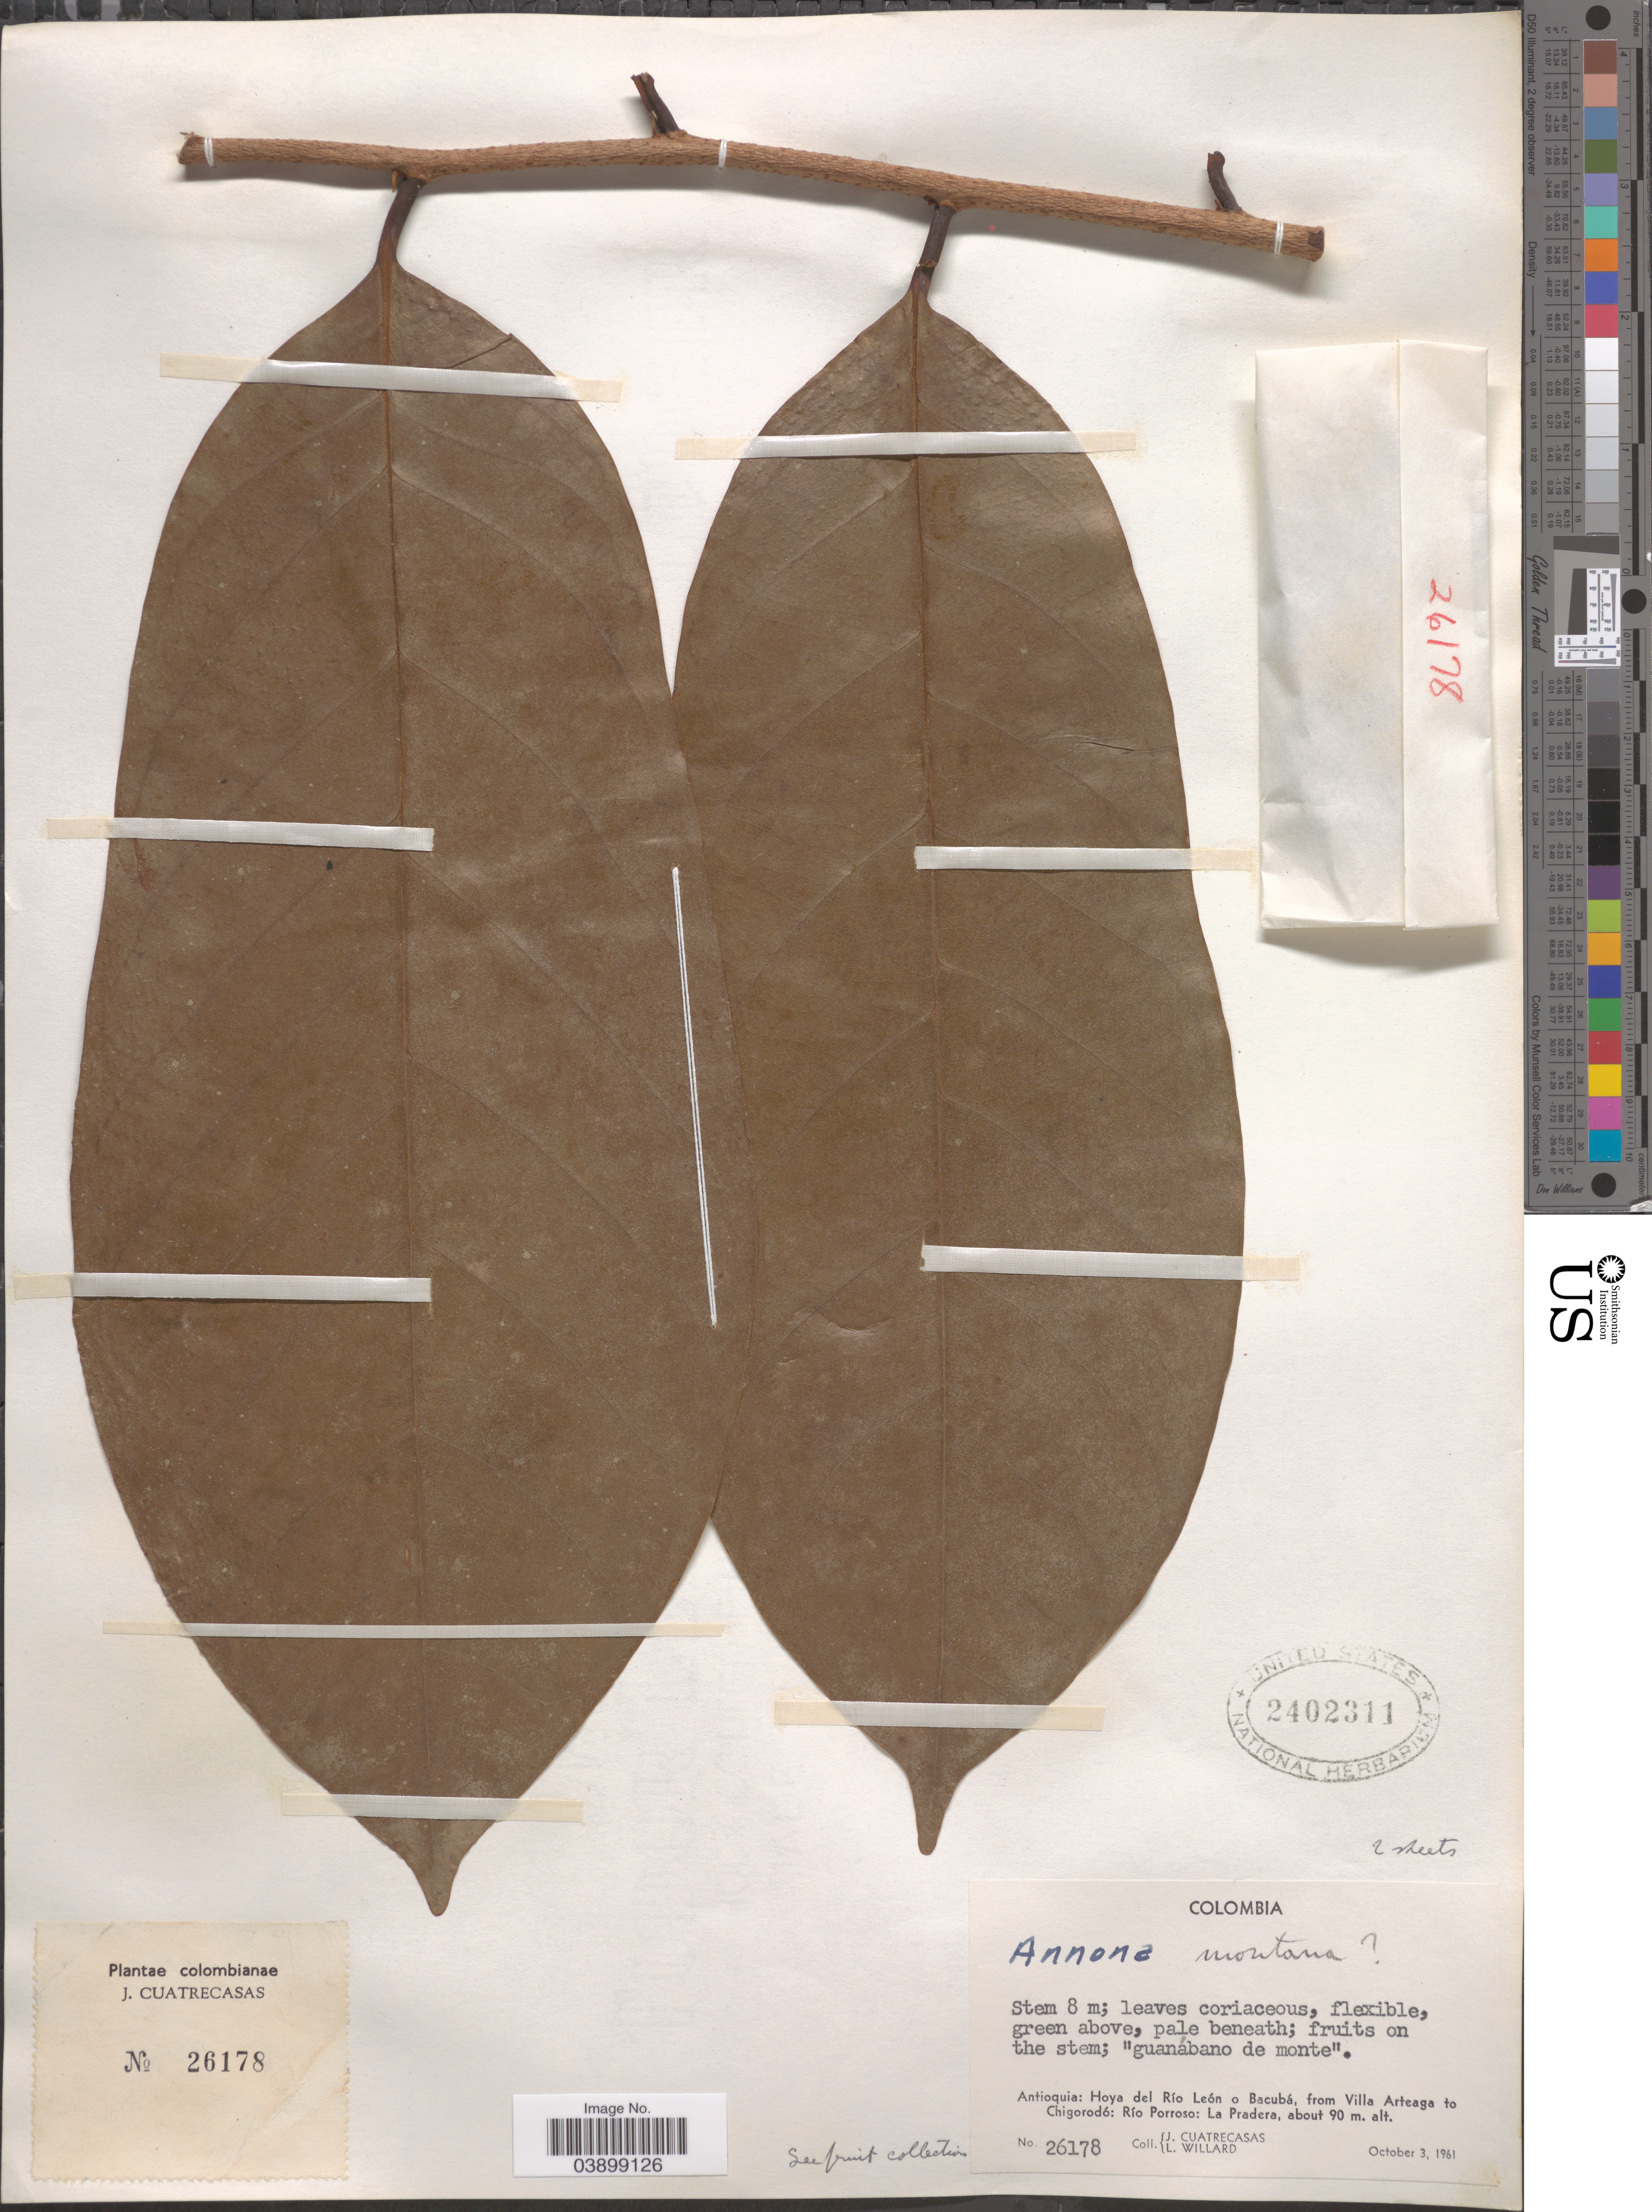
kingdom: Plantae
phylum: Tracheophyta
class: Magnoliopsida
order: Magnoliales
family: Annonaceae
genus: Annona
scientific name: Annona montana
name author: Macfad.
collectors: J. Cuatrecasas & L. Willard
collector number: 26178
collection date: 1961-10-03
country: Colombia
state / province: Antioquia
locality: Hoya del Río León o Bacubá, from Villa Arteaga to Chigorodó; Río Porroso: La Pradera.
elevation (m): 90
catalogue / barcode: US 2402311